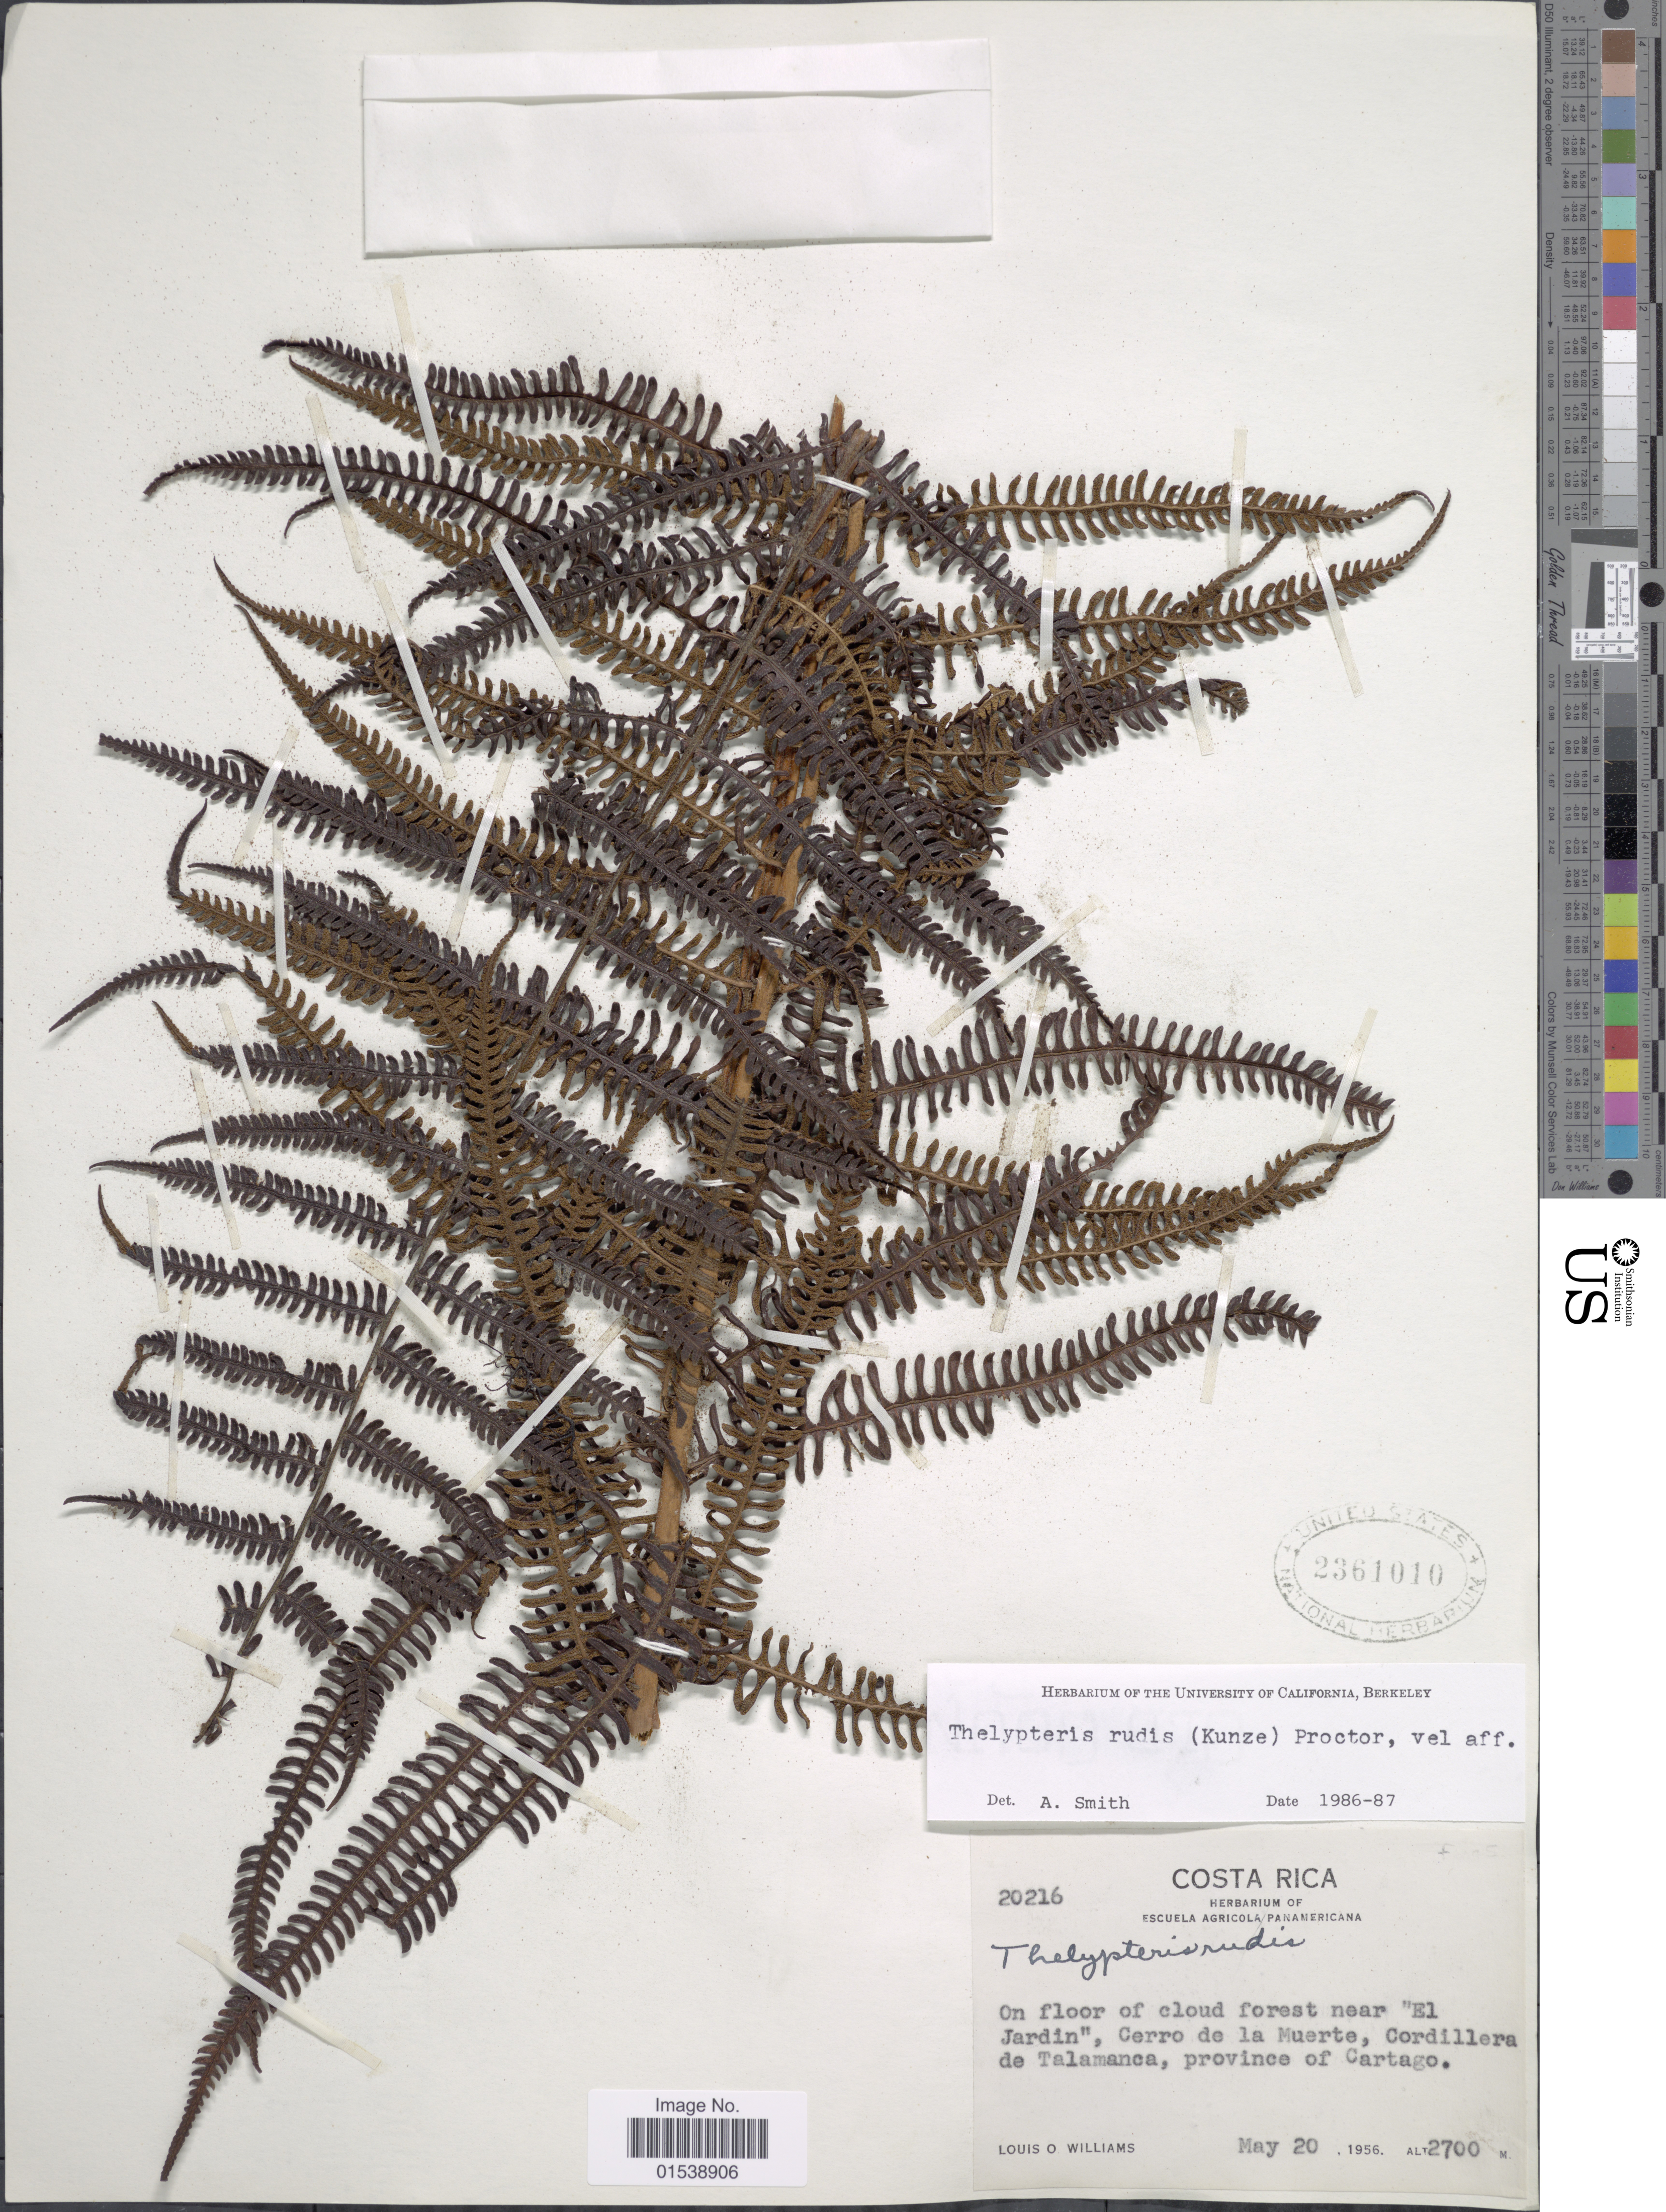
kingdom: Plantae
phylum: Tracheophyta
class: Polypodiopsida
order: Polypodiales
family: Thelypteridaceae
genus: Amauropelta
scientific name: Amauropelta rudis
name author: (Kunze) Pic. Serm.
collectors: L. O. Williams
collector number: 20216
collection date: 1956-05-20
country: Costa Rica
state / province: Cartago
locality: On floor of cloud forest near El Jardin, Cerro de la Muerte, Cordillera de Talamanca, province of Cartago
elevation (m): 2700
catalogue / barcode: US 2361010